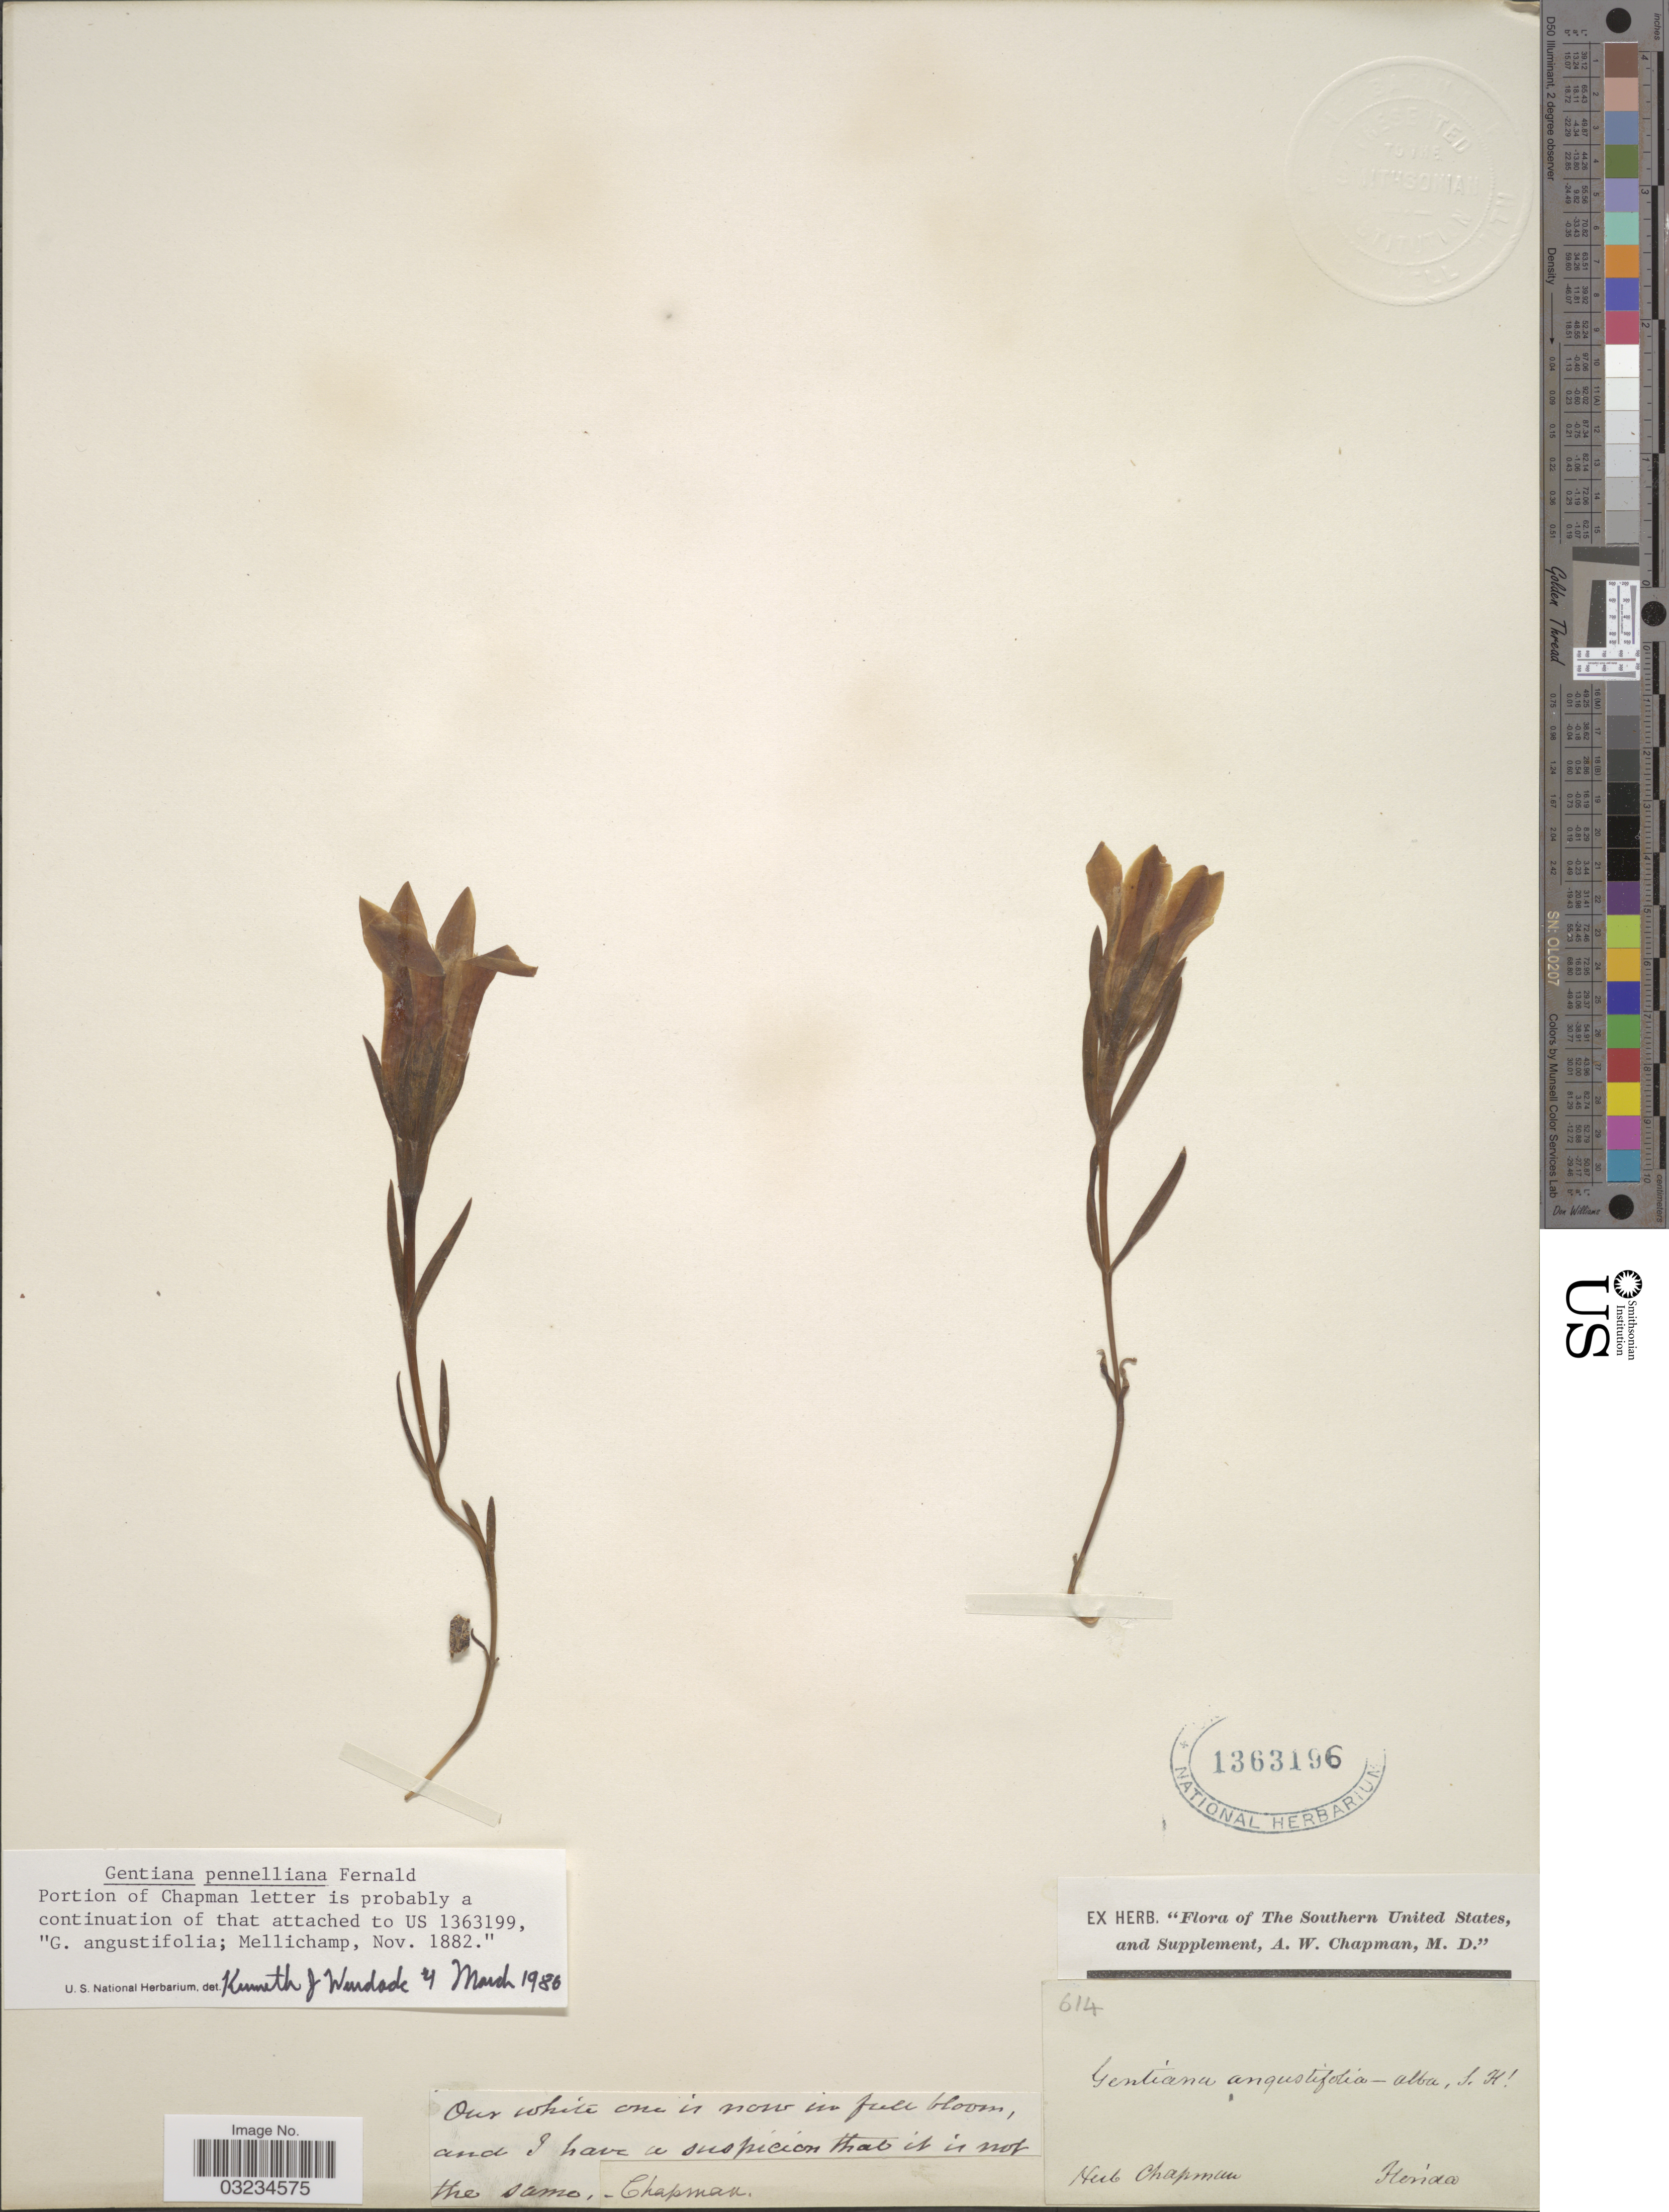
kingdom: Plantae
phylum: Tracheophyta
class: Magnoliopsida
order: Gentianales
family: Gentianaceae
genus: Gentiana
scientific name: Gentiana pennelliana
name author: Fernald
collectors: ex herb. Chapman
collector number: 614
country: United States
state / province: Florida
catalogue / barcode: US 1363196